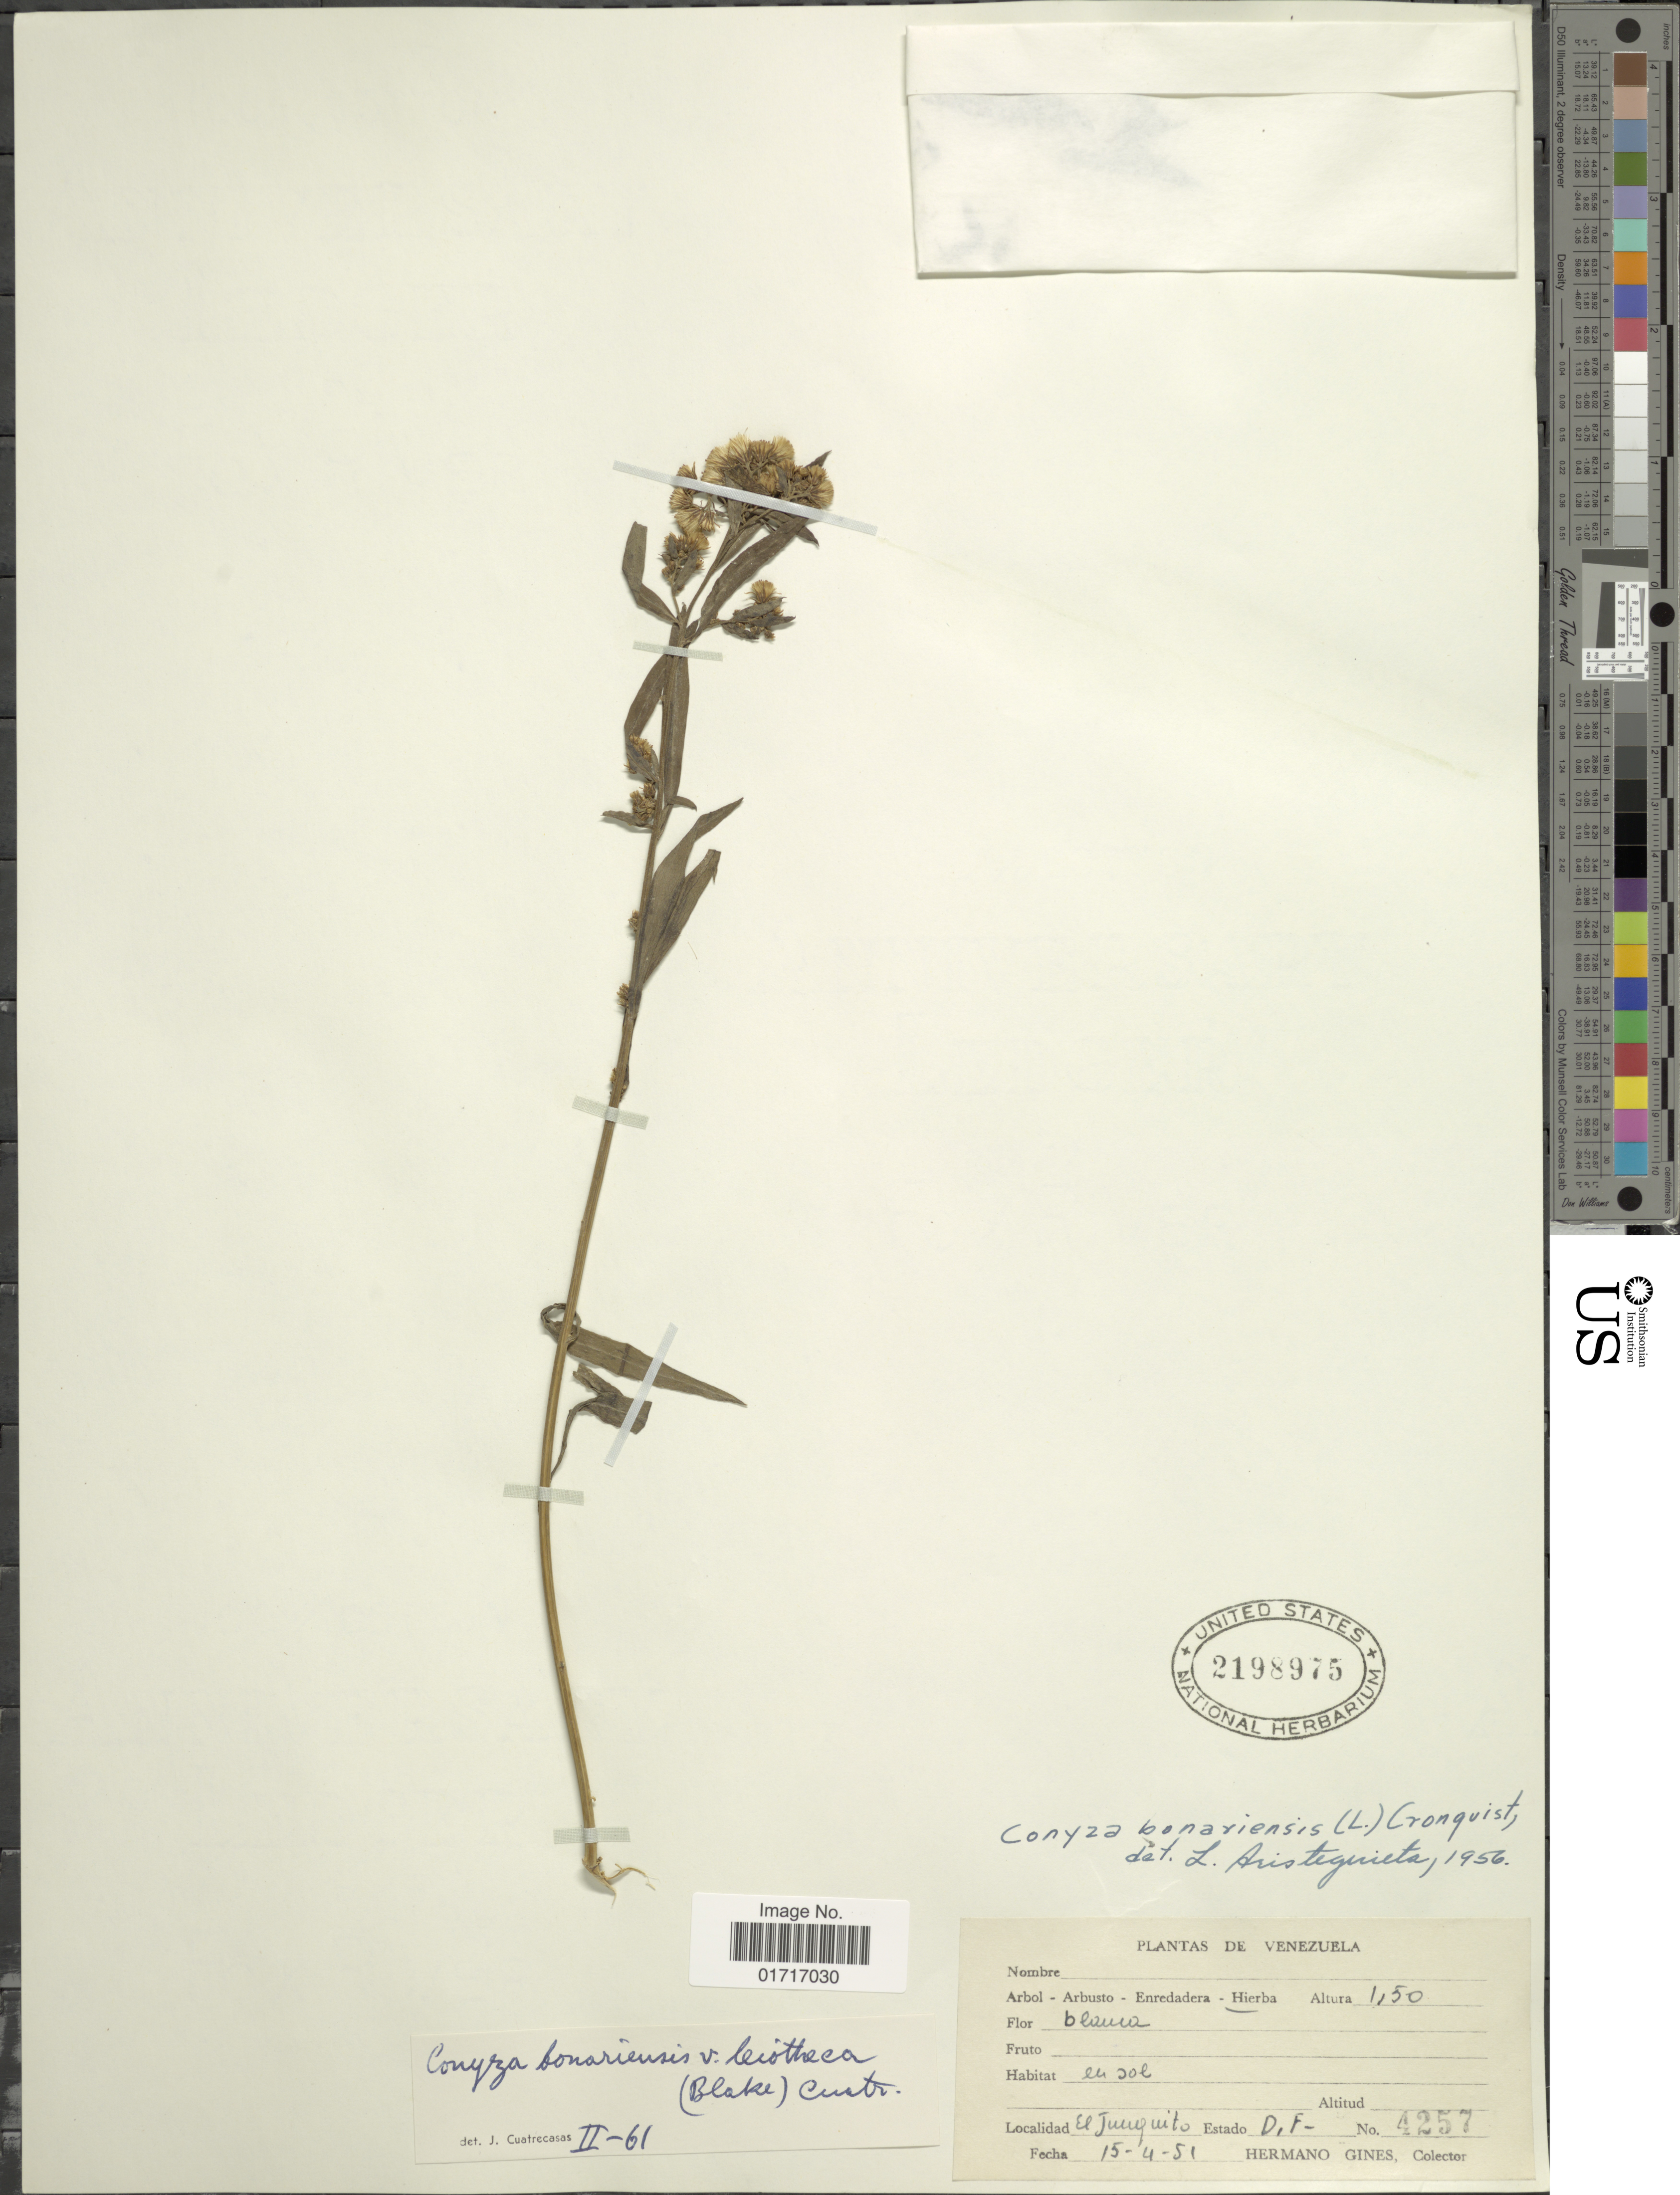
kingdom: Plantae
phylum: Tracheophyta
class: Magnoliopsida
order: Asterales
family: Asteraceae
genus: Conyza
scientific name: Conyza bonariensis var. leiotheca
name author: (S.F. Blake) Cuatrec.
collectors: Bro. Gines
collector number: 4257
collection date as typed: Transcribed d/m/y: 15/4/51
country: Venezuela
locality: El Junquito, Estado D.F.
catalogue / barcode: US 2198975